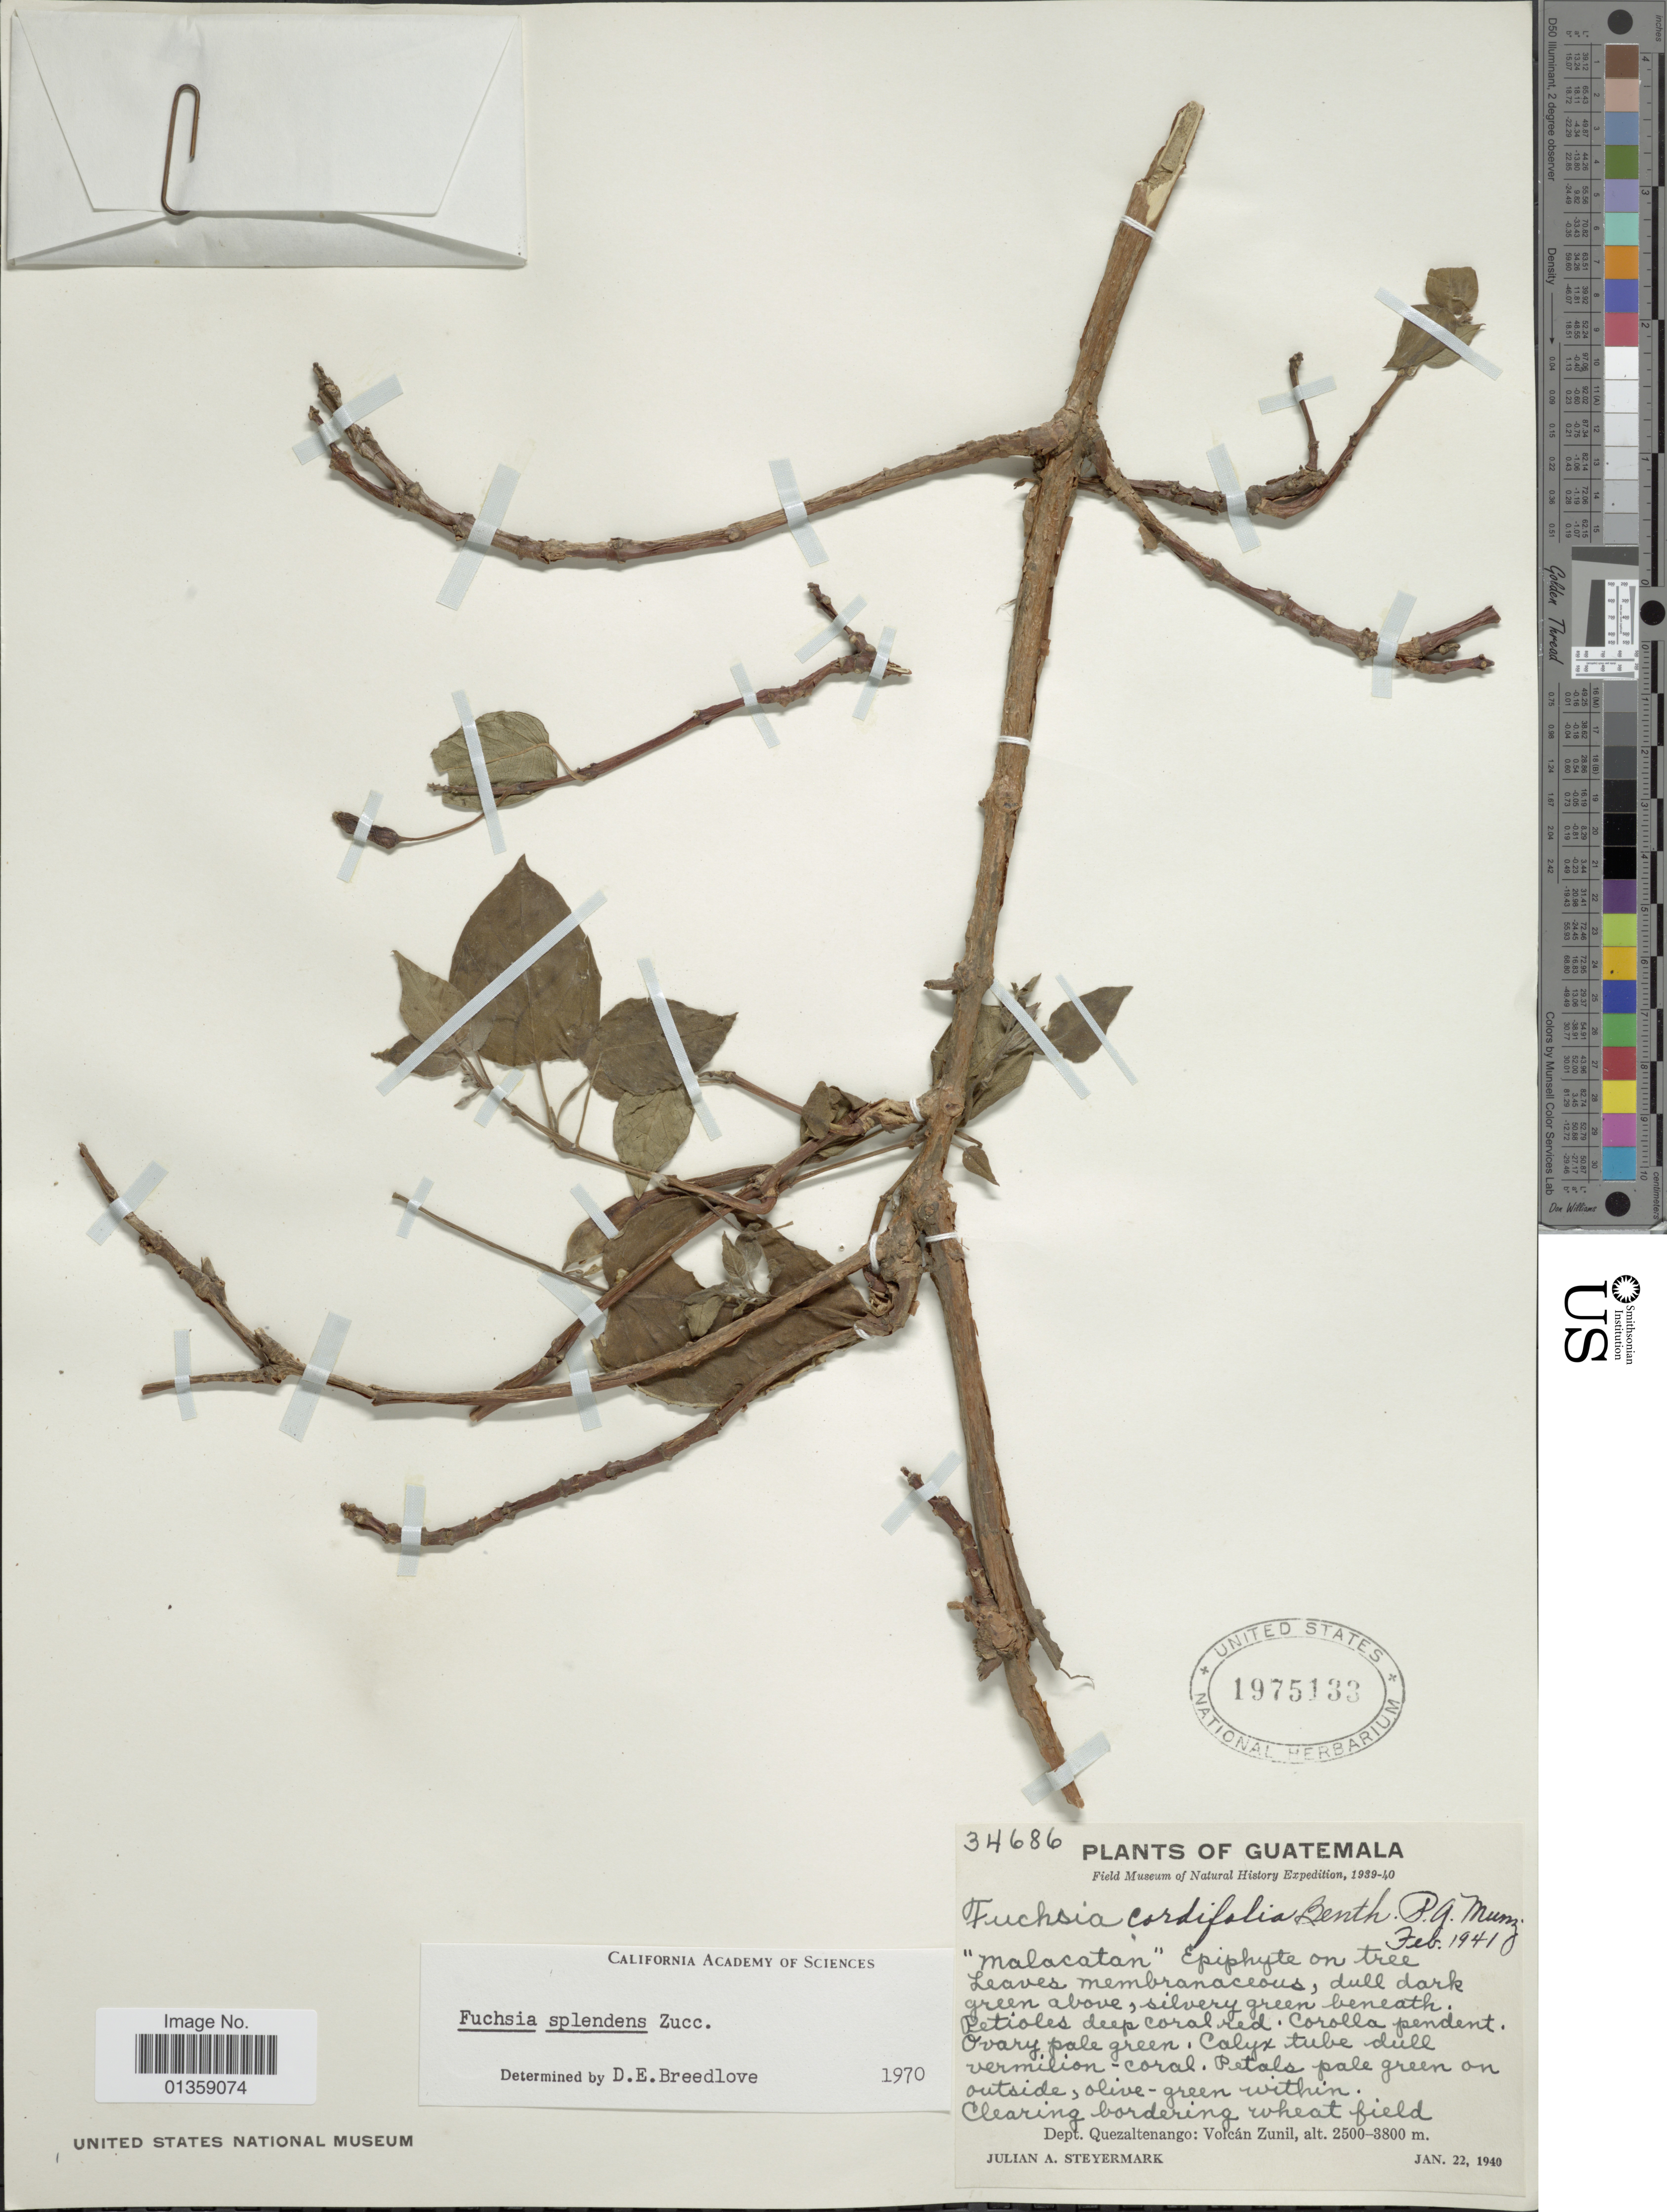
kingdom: Plantae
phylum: Tracheophyta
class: Magnoliopsida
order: Myrtales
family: Onagraceae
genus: Fuchsia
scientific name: Fuchsia splendens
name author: Zucc.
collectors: J. Steyermark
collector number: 34686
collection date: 1940-01-22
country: Guatemala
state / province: Quetzaltenango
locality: Volcán Zunil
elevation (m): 2500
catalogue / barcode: US 1975133